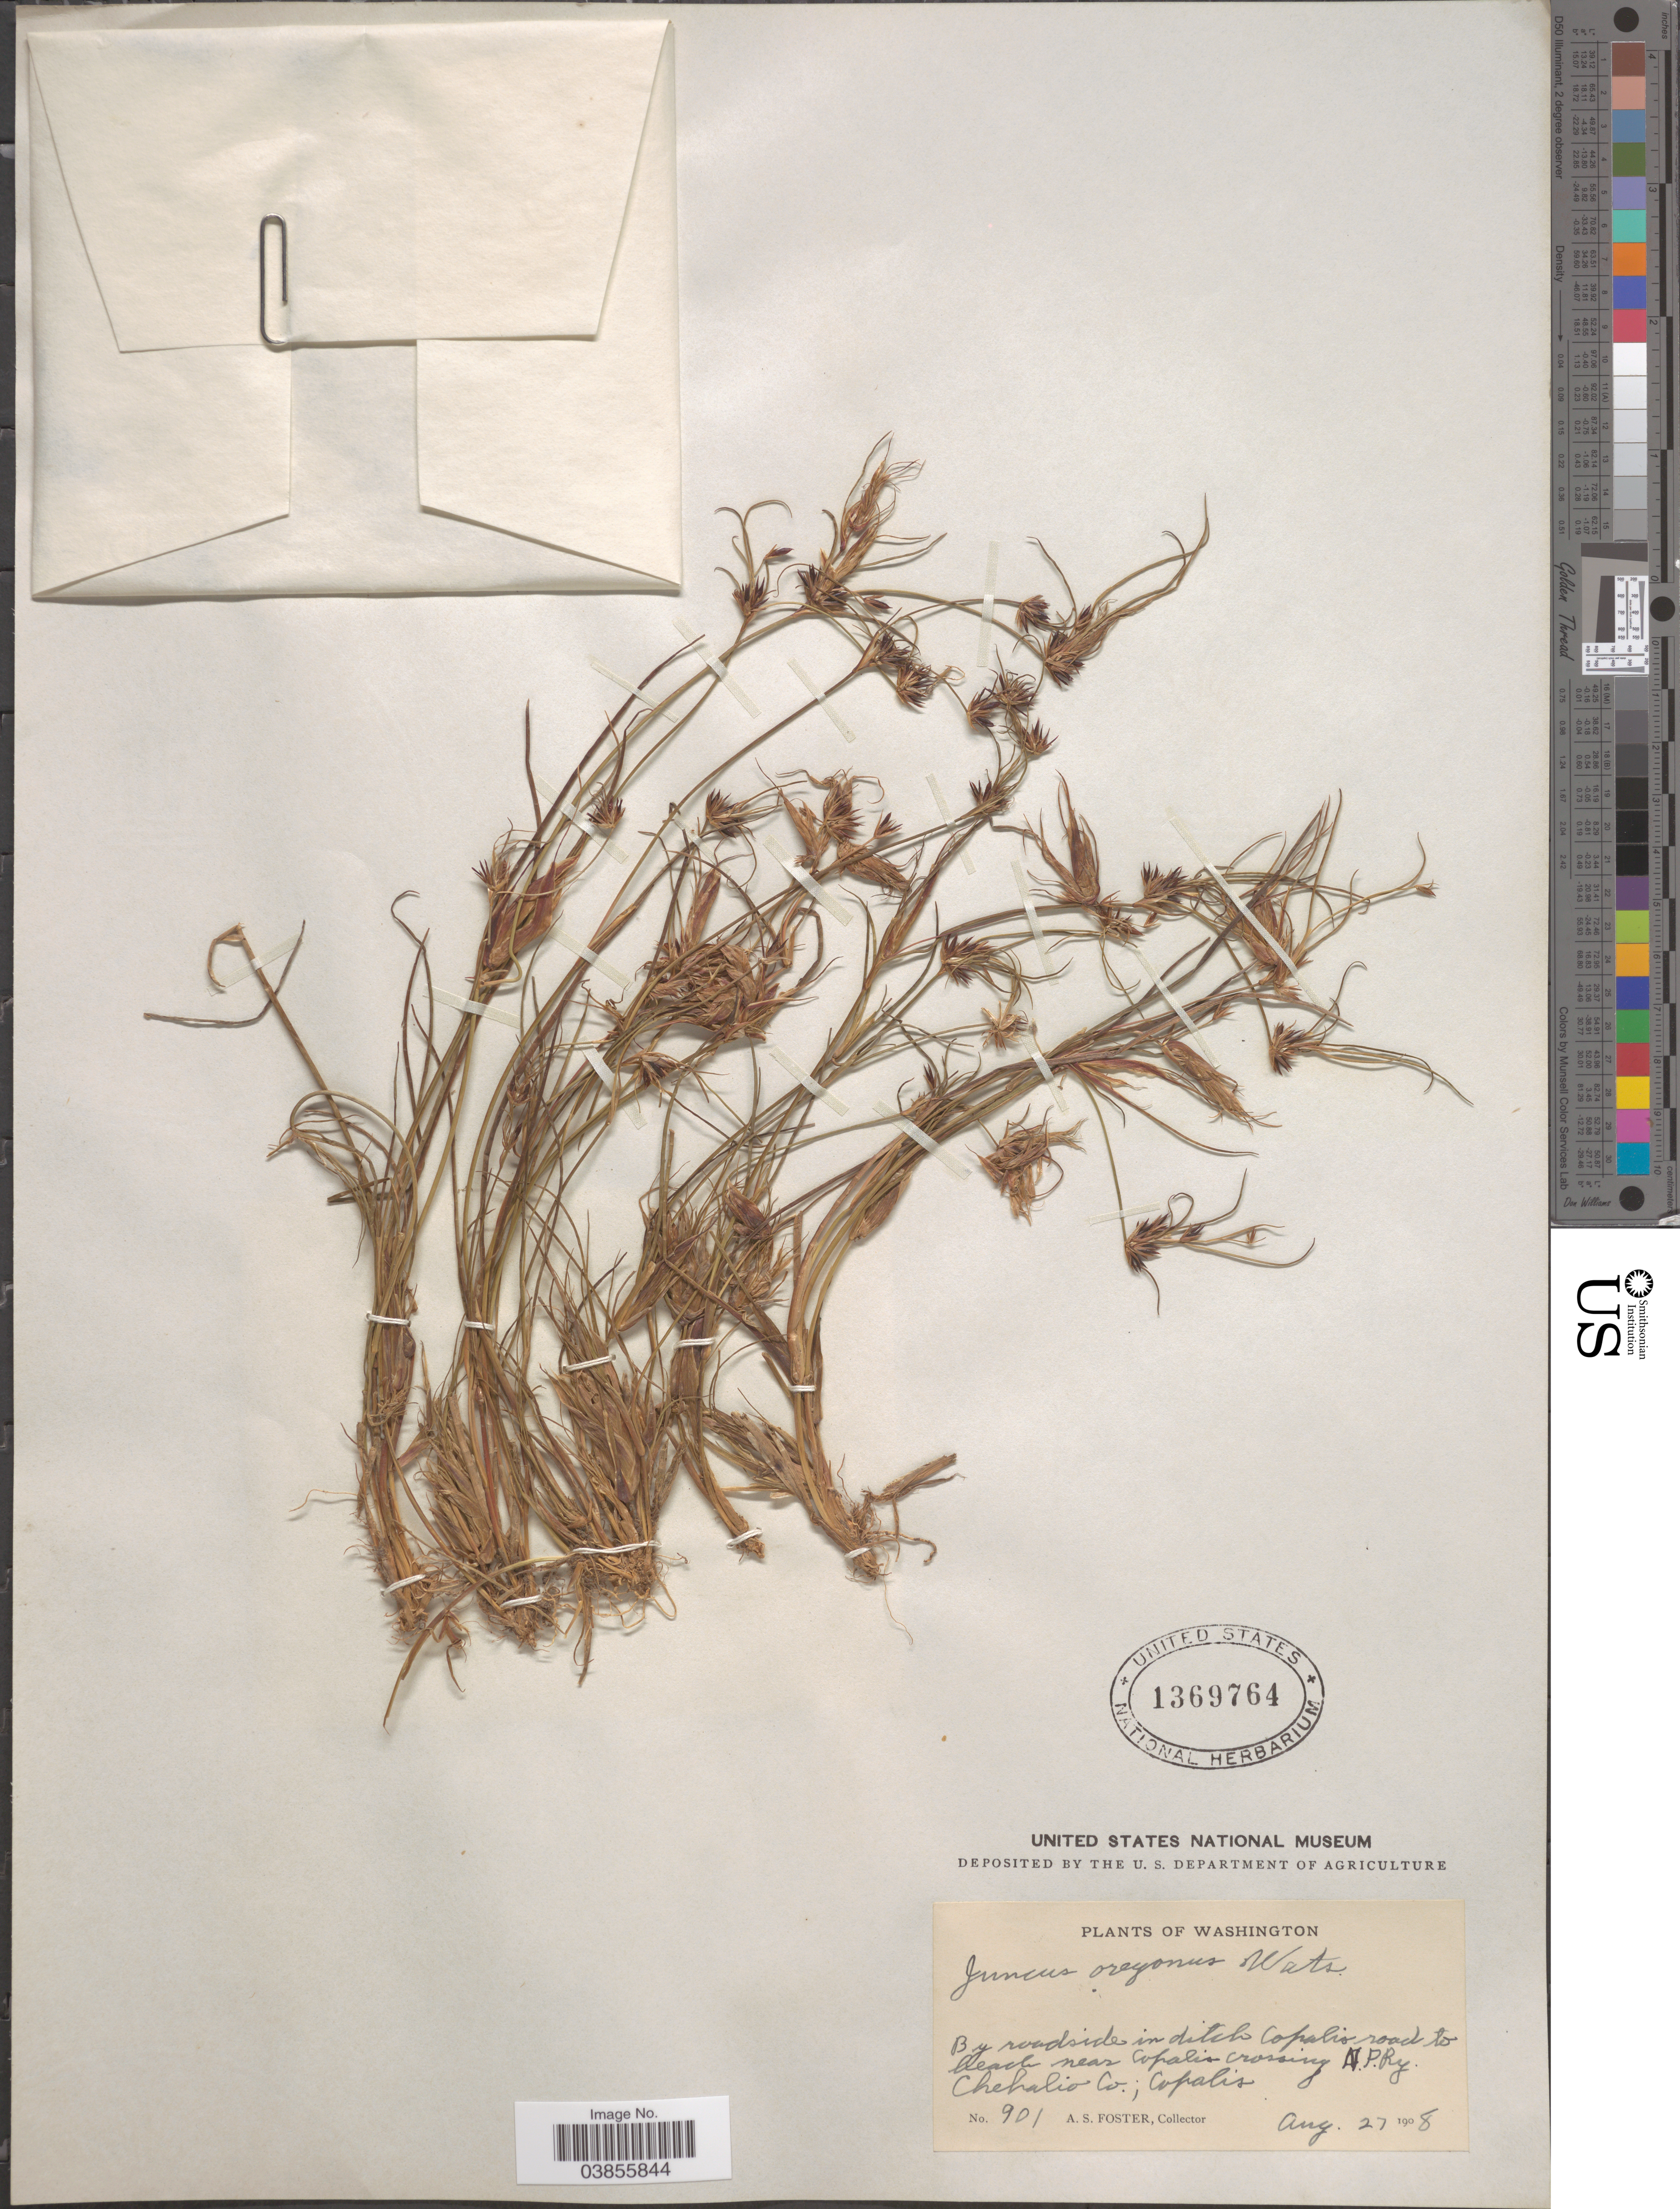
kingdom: Plantae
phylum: Tracheophyta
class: Liliopsida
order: Poales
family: Juncaceae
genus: Juncus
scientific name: Juncus oreganus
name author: S. Watson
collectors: A. S. Foster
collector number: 901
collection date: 1908-08-27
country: United States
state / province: Washington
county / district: Grays Harbor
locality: By roadside in ditch Copalis road to beach near Copalis Crossing A. P. Ry. Chehalio Co.; Copalis.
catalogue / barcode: US 1369764